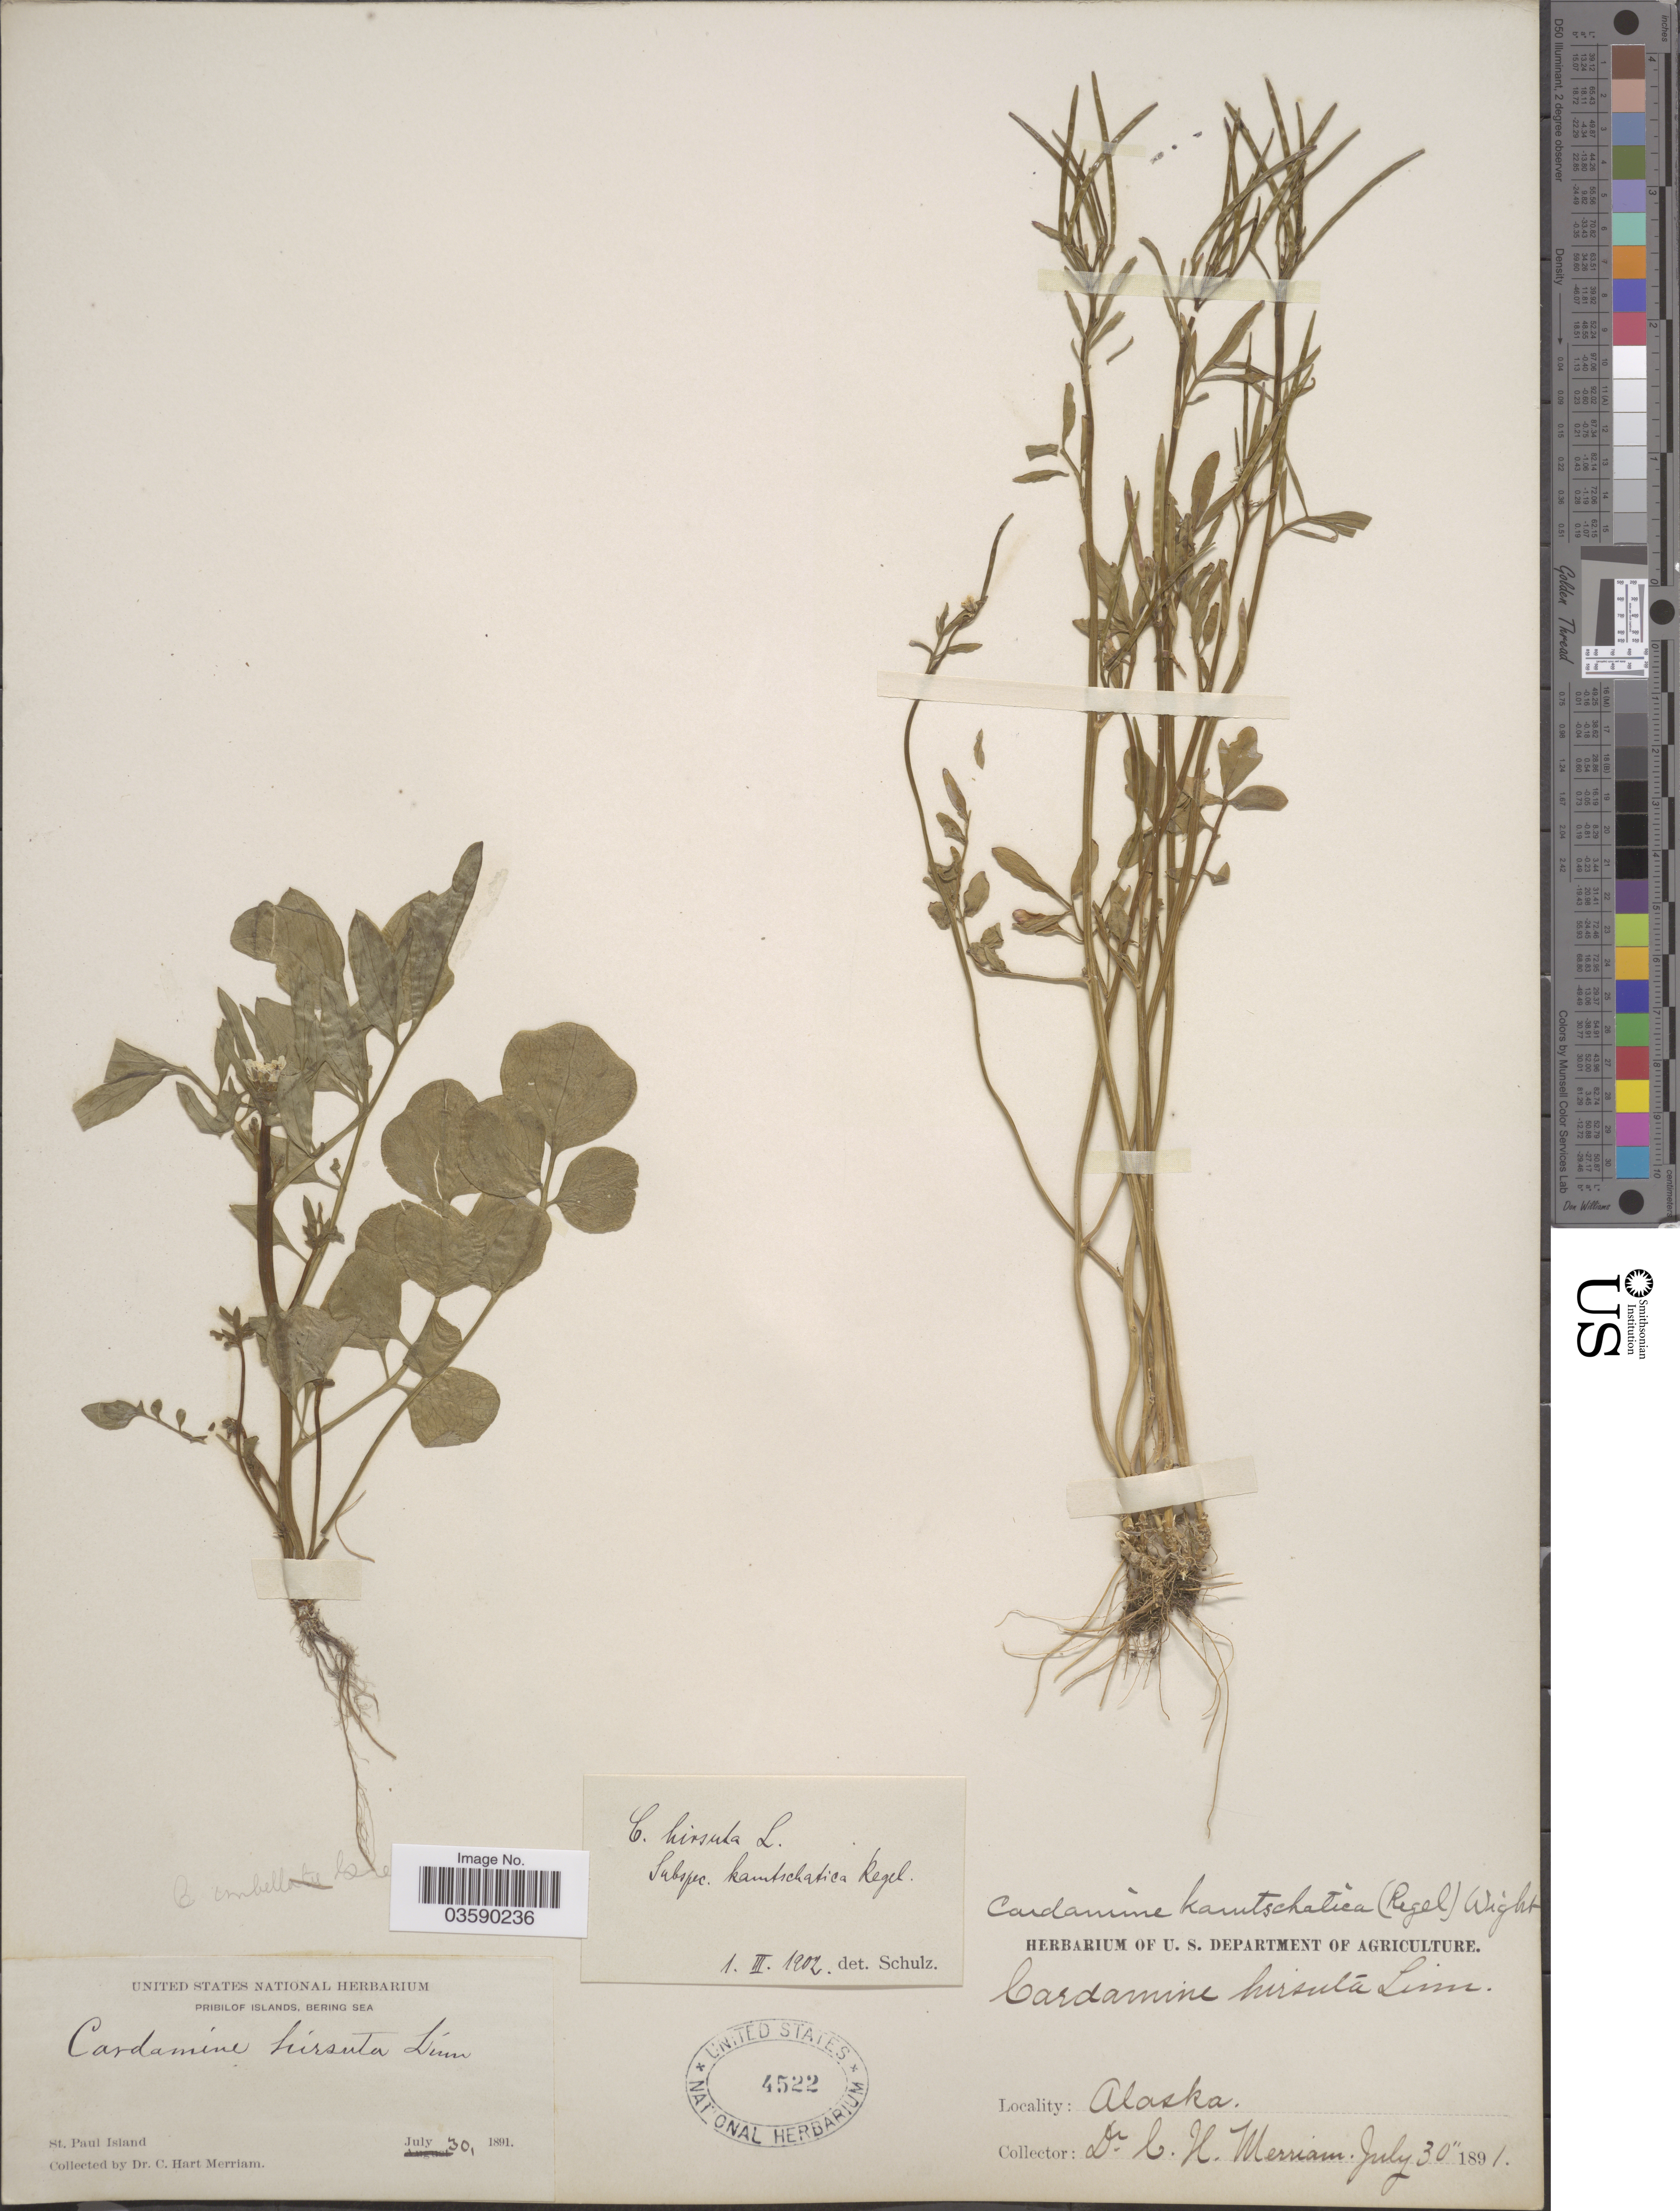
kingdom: Plantae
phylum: Tracheophyta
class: Magnoliopsida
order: Brassicales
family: Brassicaceae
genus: Cardamine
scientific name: Cardamine umbellata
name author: Greene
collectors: C. Merriam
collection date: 1891-07-30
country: United States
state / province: Alaska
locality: St. Paul Island.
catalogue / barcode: US 4522